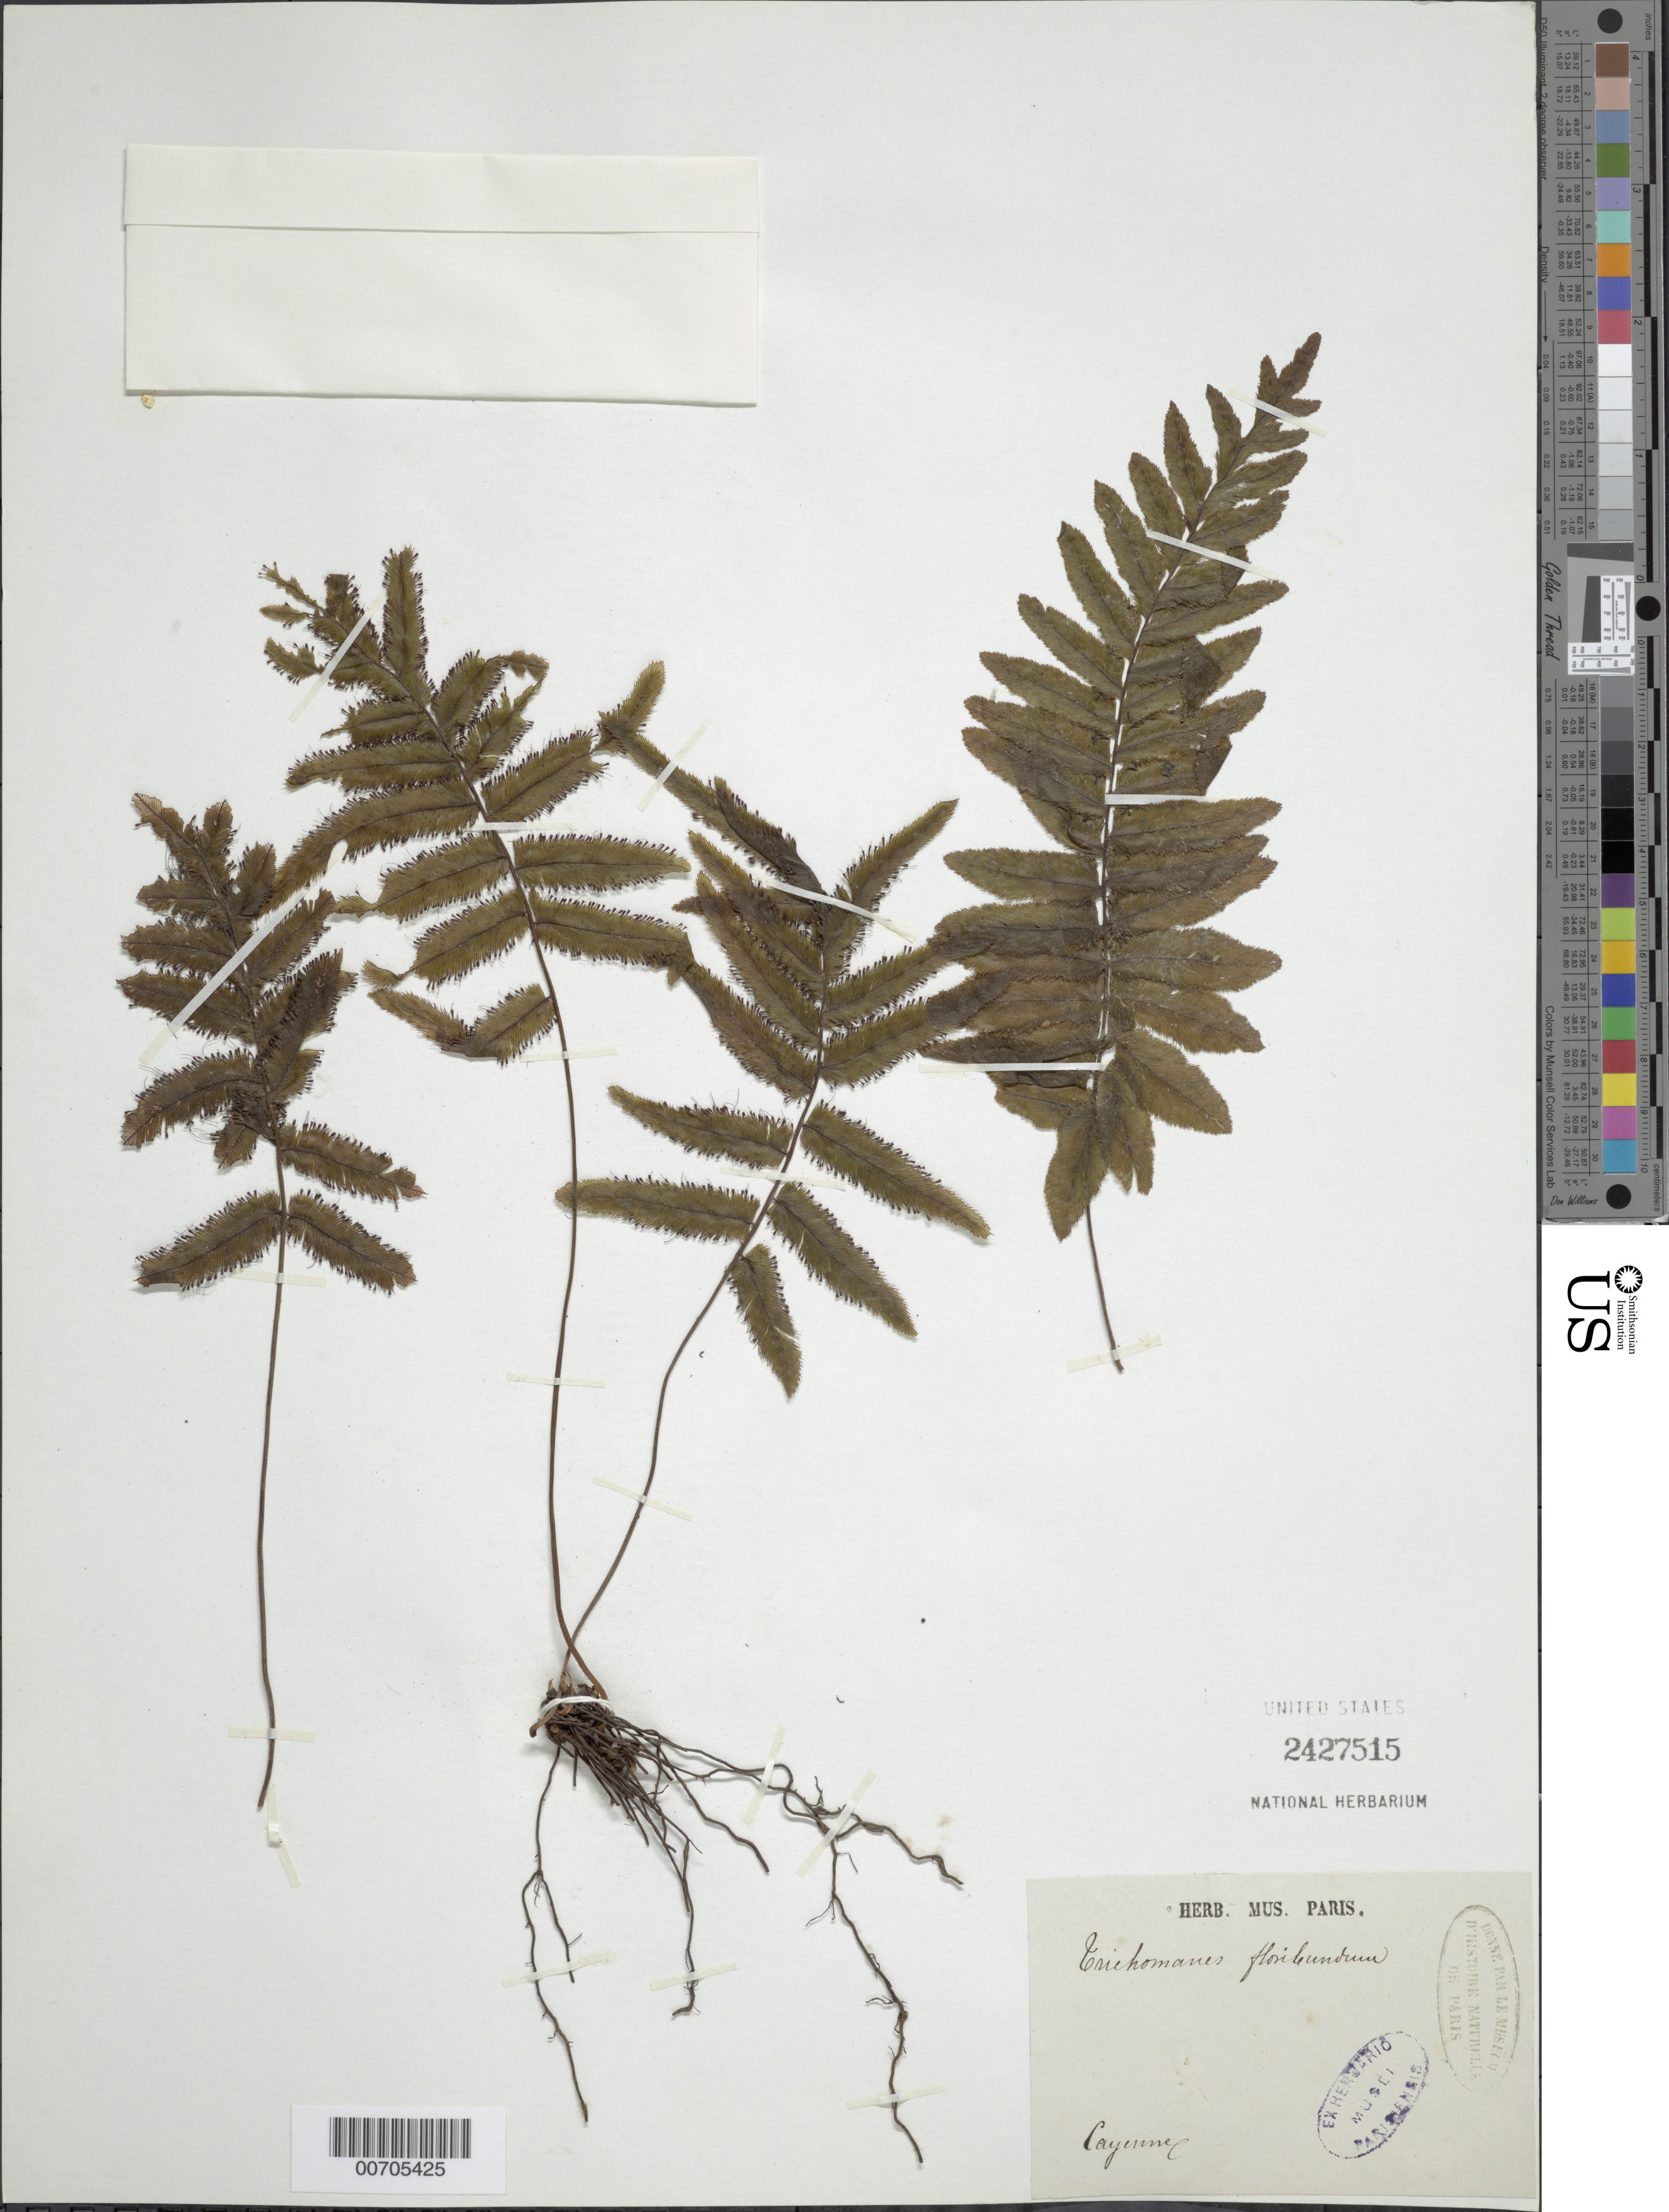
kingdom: Plantae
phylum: Tracheophyta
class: Polypodiopsida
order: Hymenophyllales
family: Hymenophyllaceae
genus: Trichomanes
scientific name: Trichomanes pinnatum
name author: Hedw.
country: French Guiana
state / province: Cayenne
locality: Cayenne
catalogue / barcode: US 2427515